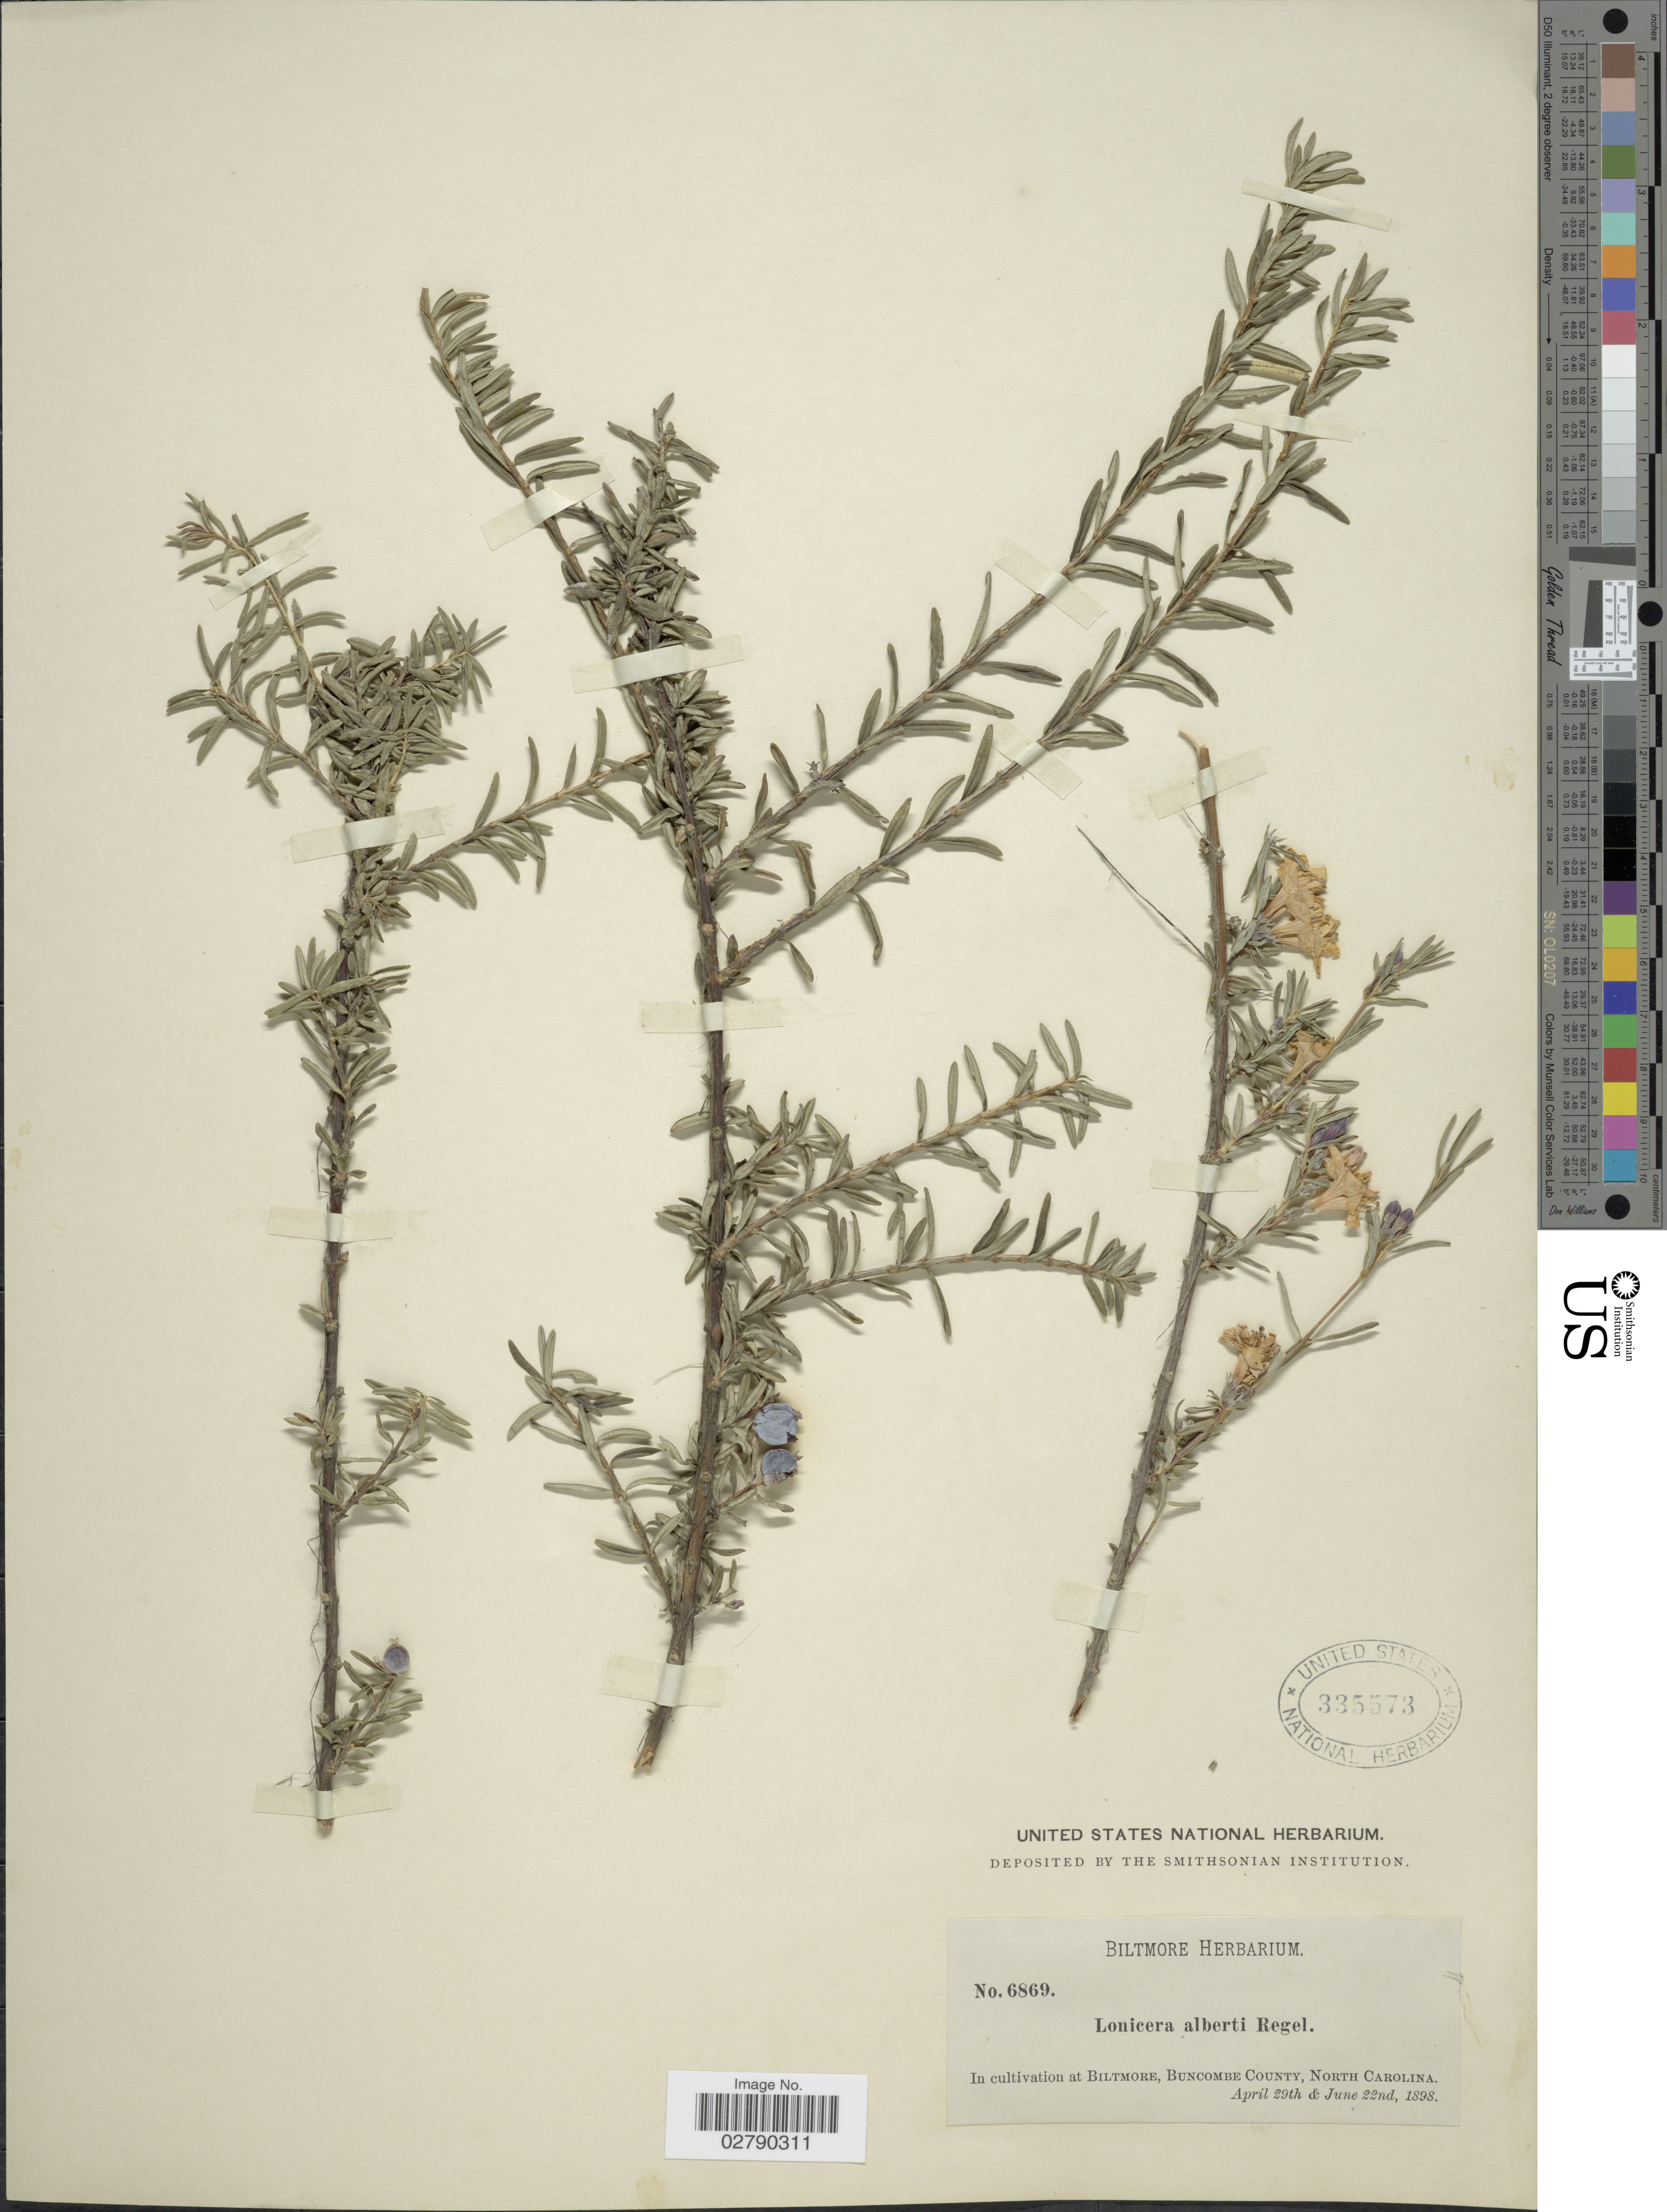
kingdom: Plantae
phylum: Tracheophyta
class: Magnoliopsida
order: Dipsacales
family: Caprifoliaceae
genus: Lonicera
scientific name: Lonicera albertii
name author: Regel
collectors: ex herb. Biltmore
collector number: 6869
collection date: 1898-04-29/1898-06-22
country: United States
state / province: North Carolina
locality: In cultivation at Biltmore, Buncombe County.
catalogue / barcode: US 335573